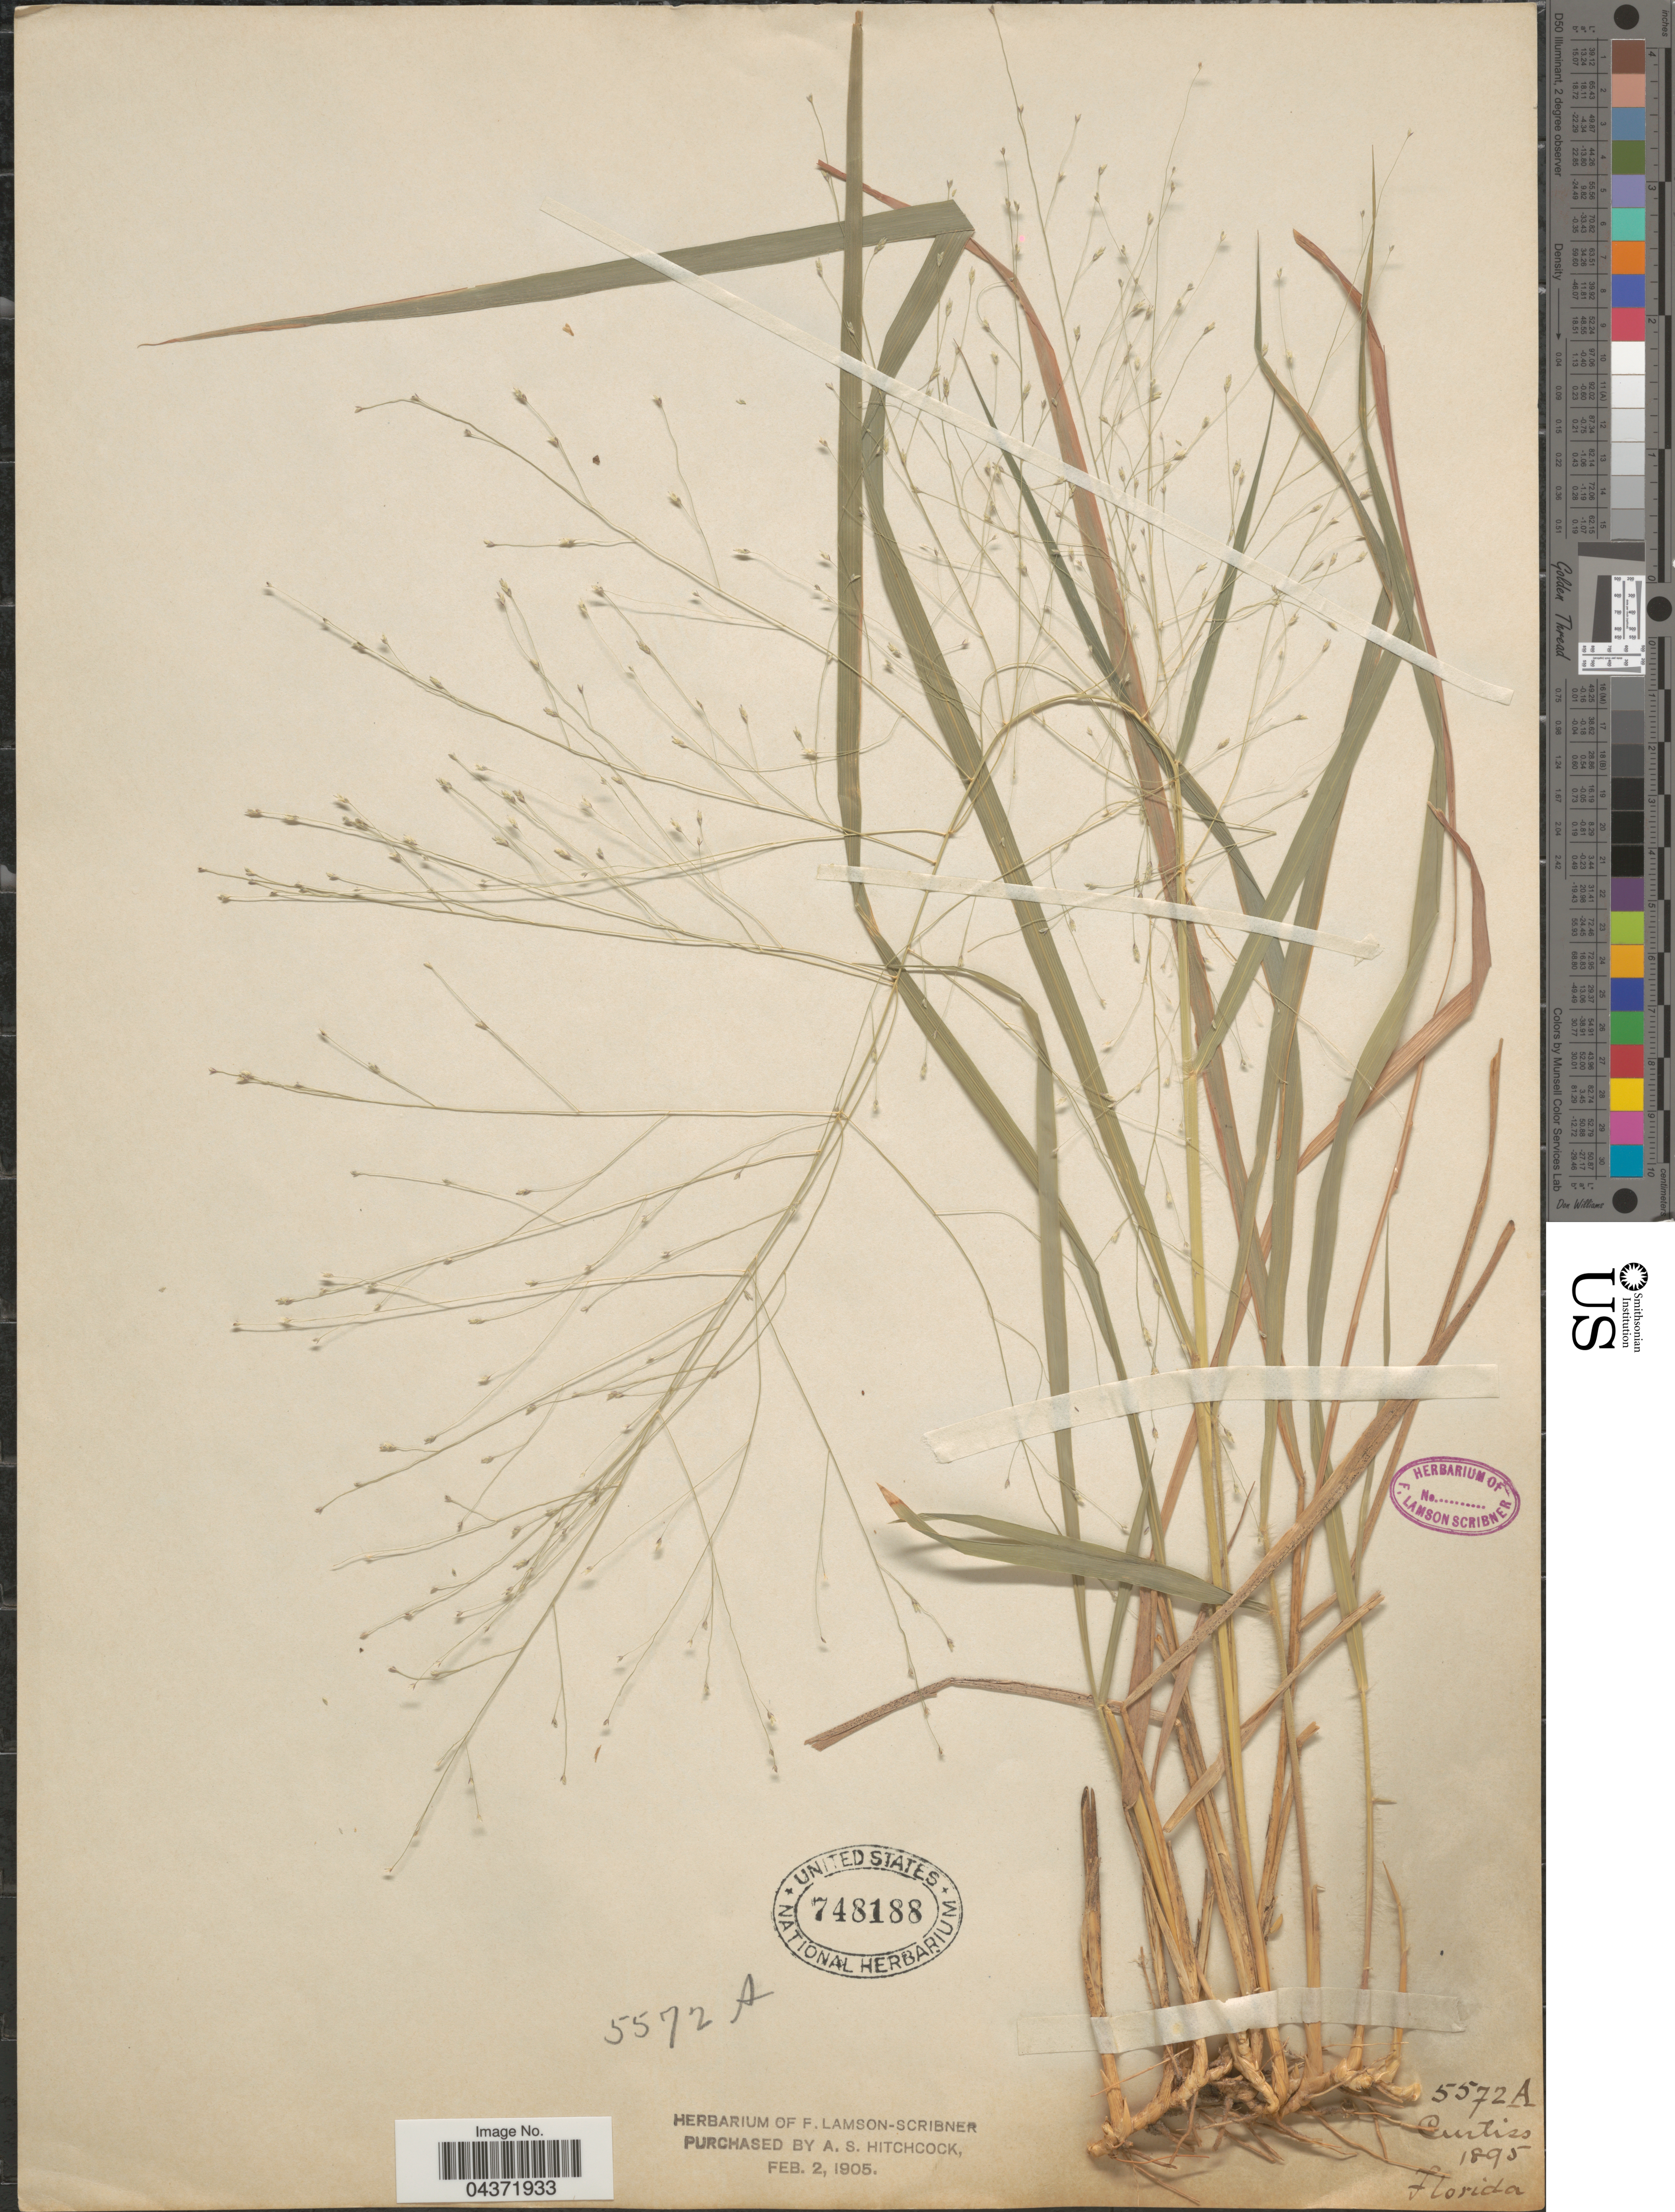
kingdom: Plantae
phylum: Tracheophyta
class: Liliopsida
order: Poales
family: Poaceae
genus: Eragrostis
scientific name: Eragrostis spectabilis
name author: (Pursh) Steud.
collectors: -. Curtiss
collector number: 5572A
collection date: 1895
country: United States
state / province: Florida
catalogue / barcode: US 748188